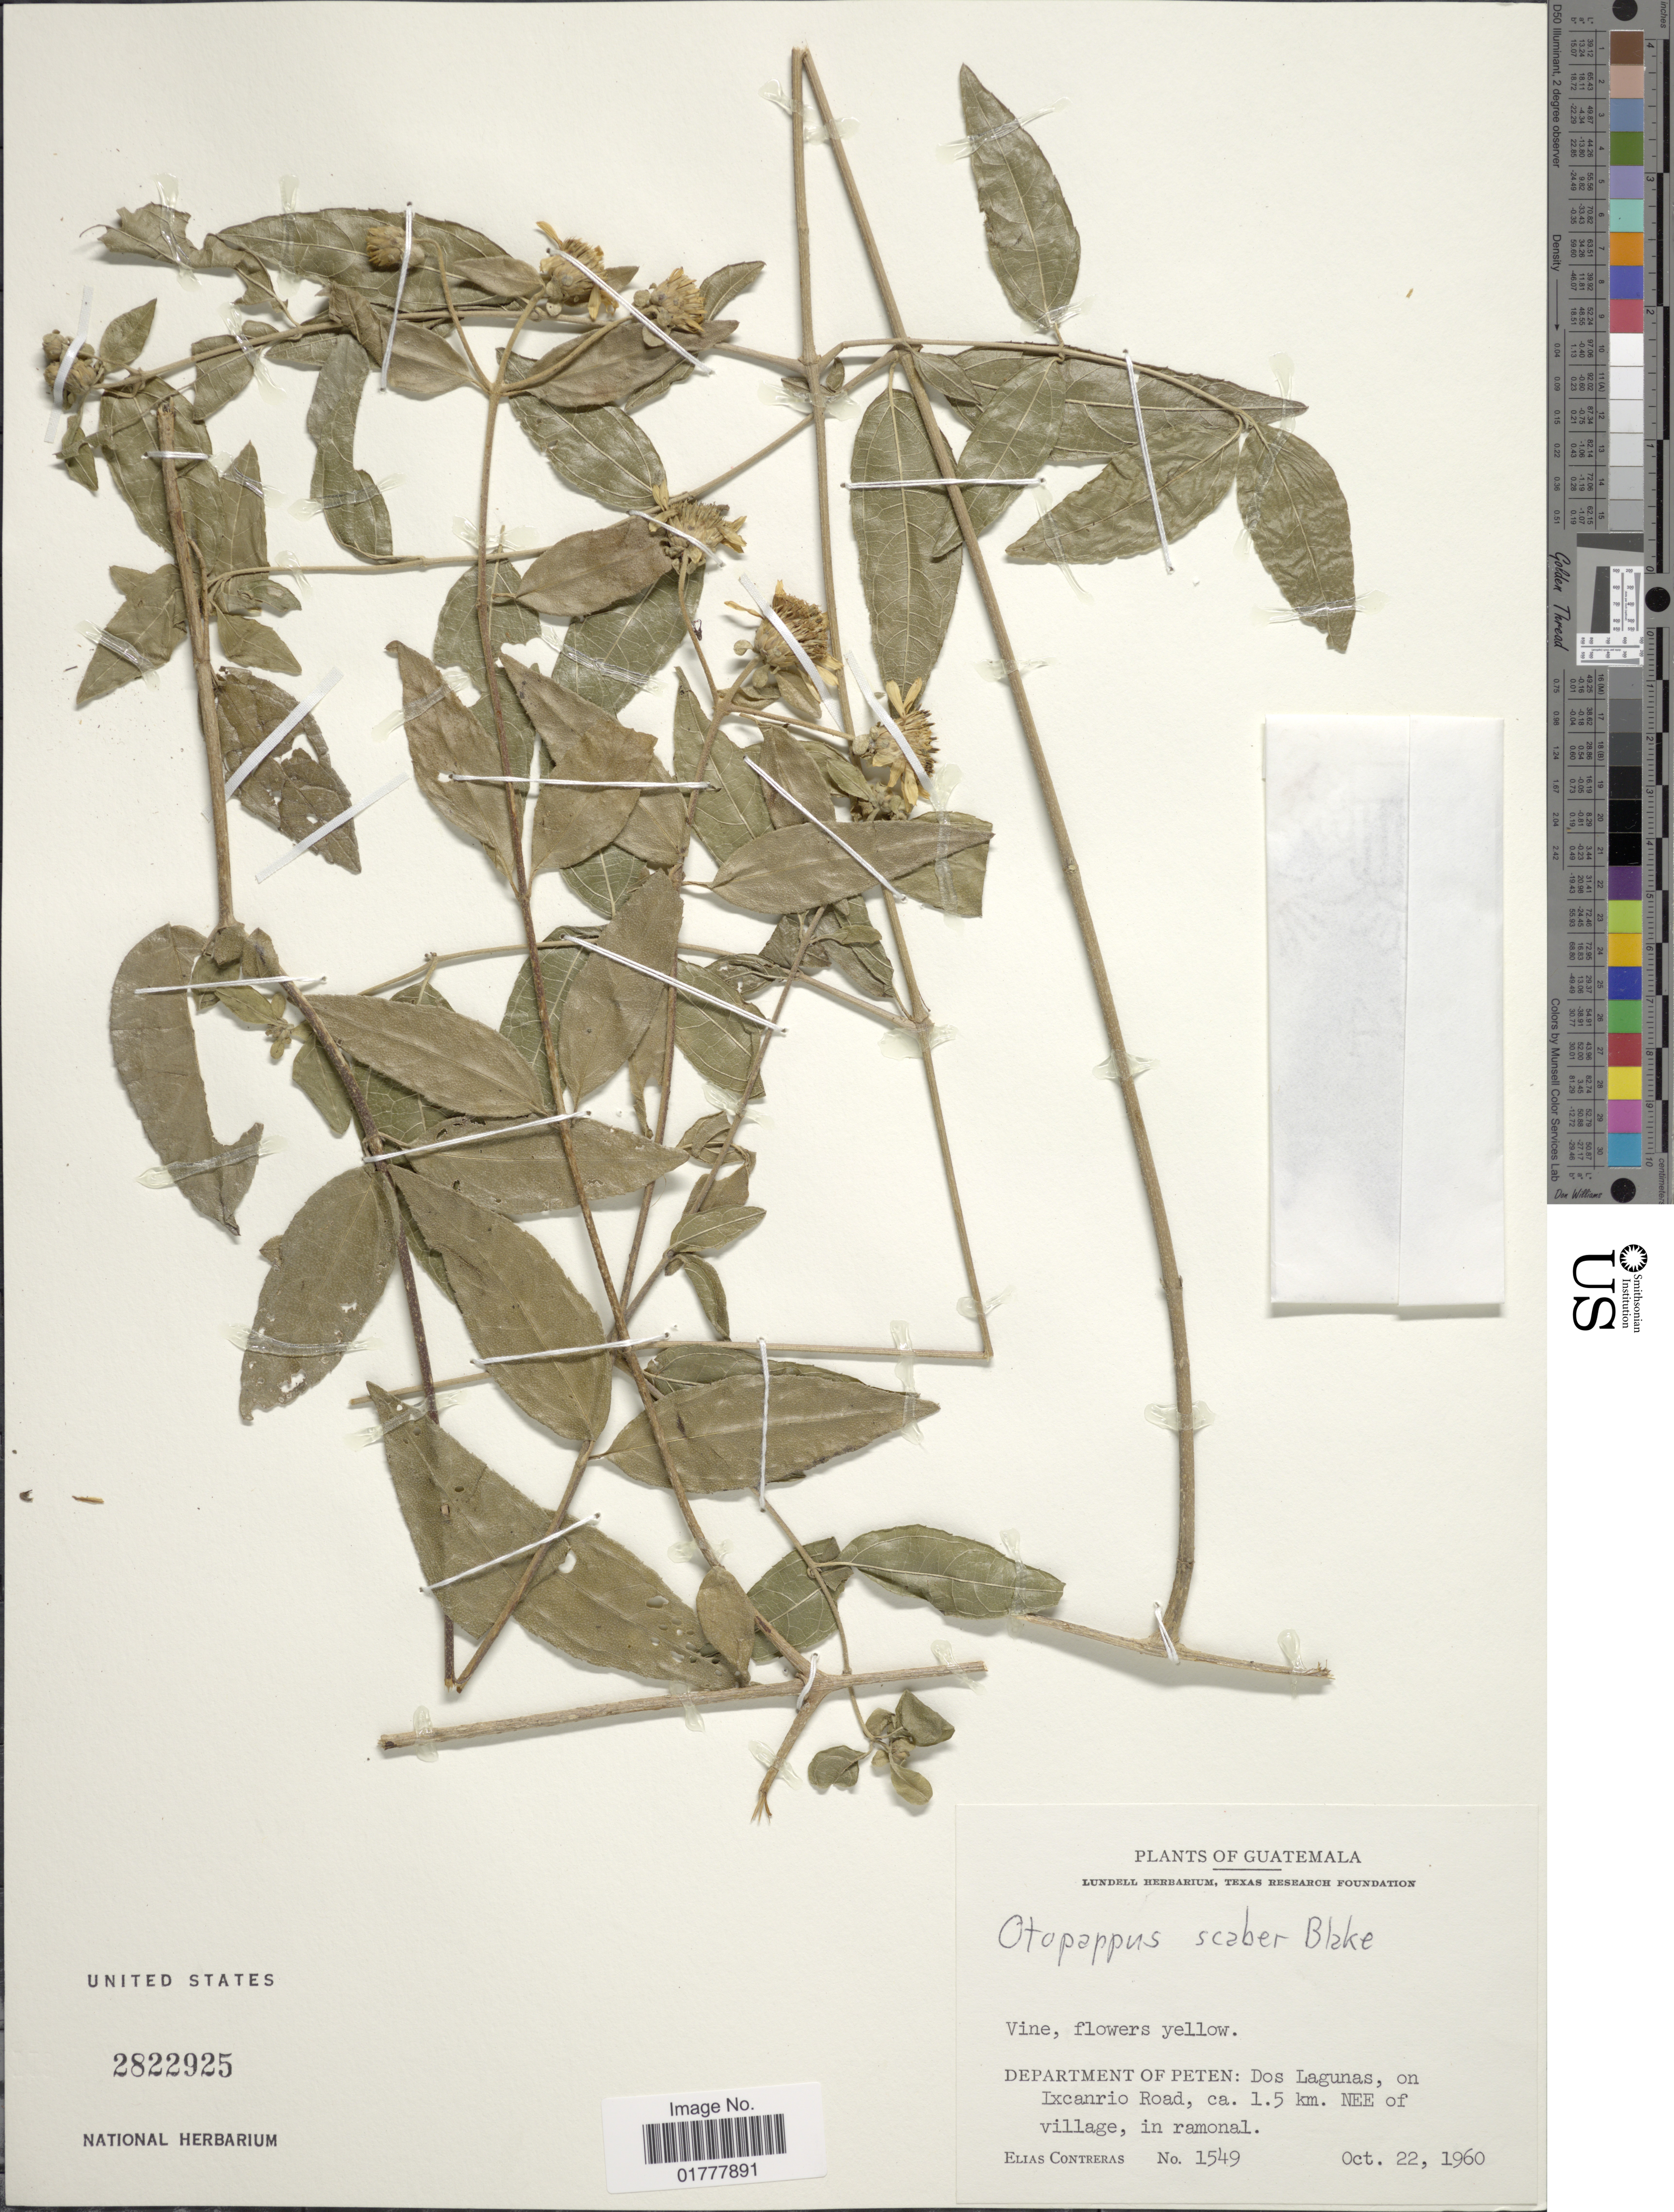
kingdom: Plantae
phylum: Tracheophyta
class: Magnoliopsida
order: Asterales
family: Asteraceae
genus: Otopappus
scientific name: Otopappus scaber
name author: S.F. Blake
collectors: E. Contreras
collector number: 1549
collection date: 1960-10-22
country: Guatemala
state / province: El Petén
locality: Department of Peten: Dos Lagunas, on Ixcanrio Road, 1.5 km NEE of village, in ramonal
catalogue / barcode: US 2822925